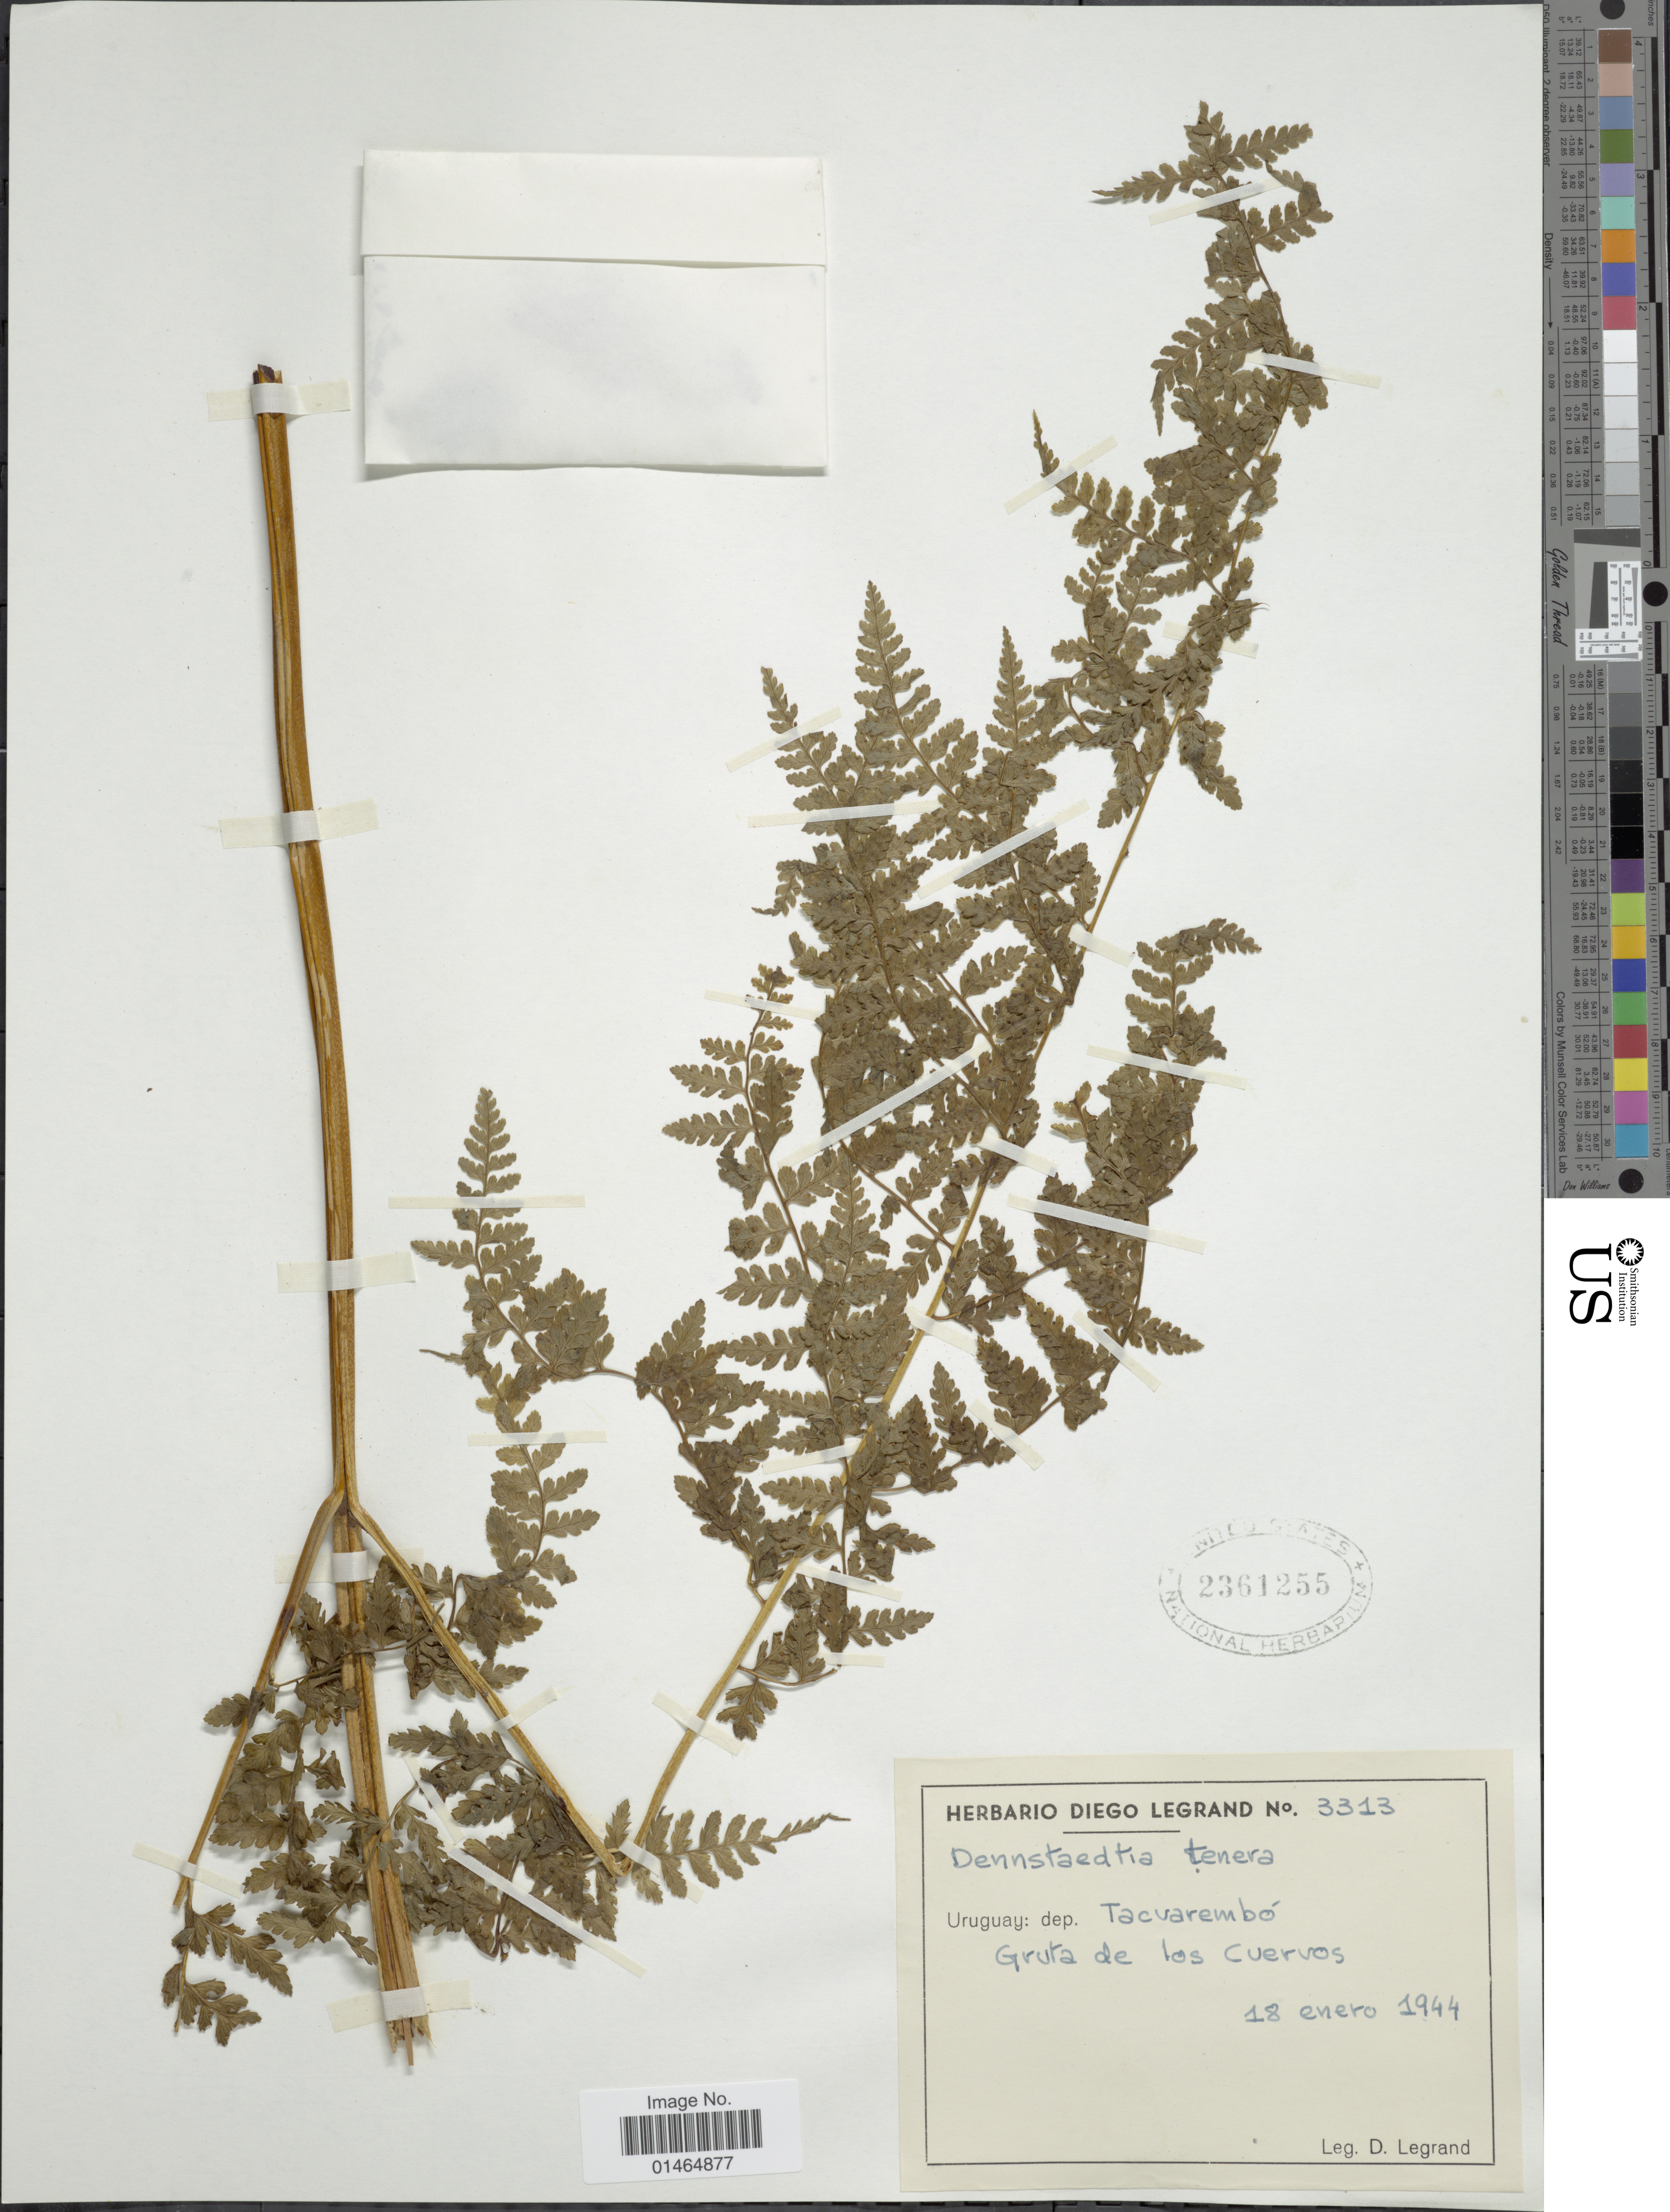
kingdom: Plantae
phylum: Tracheophyta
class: Polypodiopsida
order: Polypodiales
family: Dennstaedtiaceae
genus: Dennstaedtia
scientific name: Dennstaedtia globulifera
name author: (Poir.) Hieron.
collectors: D. Legrand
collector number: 3313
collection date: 1944-01-18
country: Uruguay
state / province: Tacuarembó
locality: Gruta de los Cuervos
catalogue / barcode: US 2361255